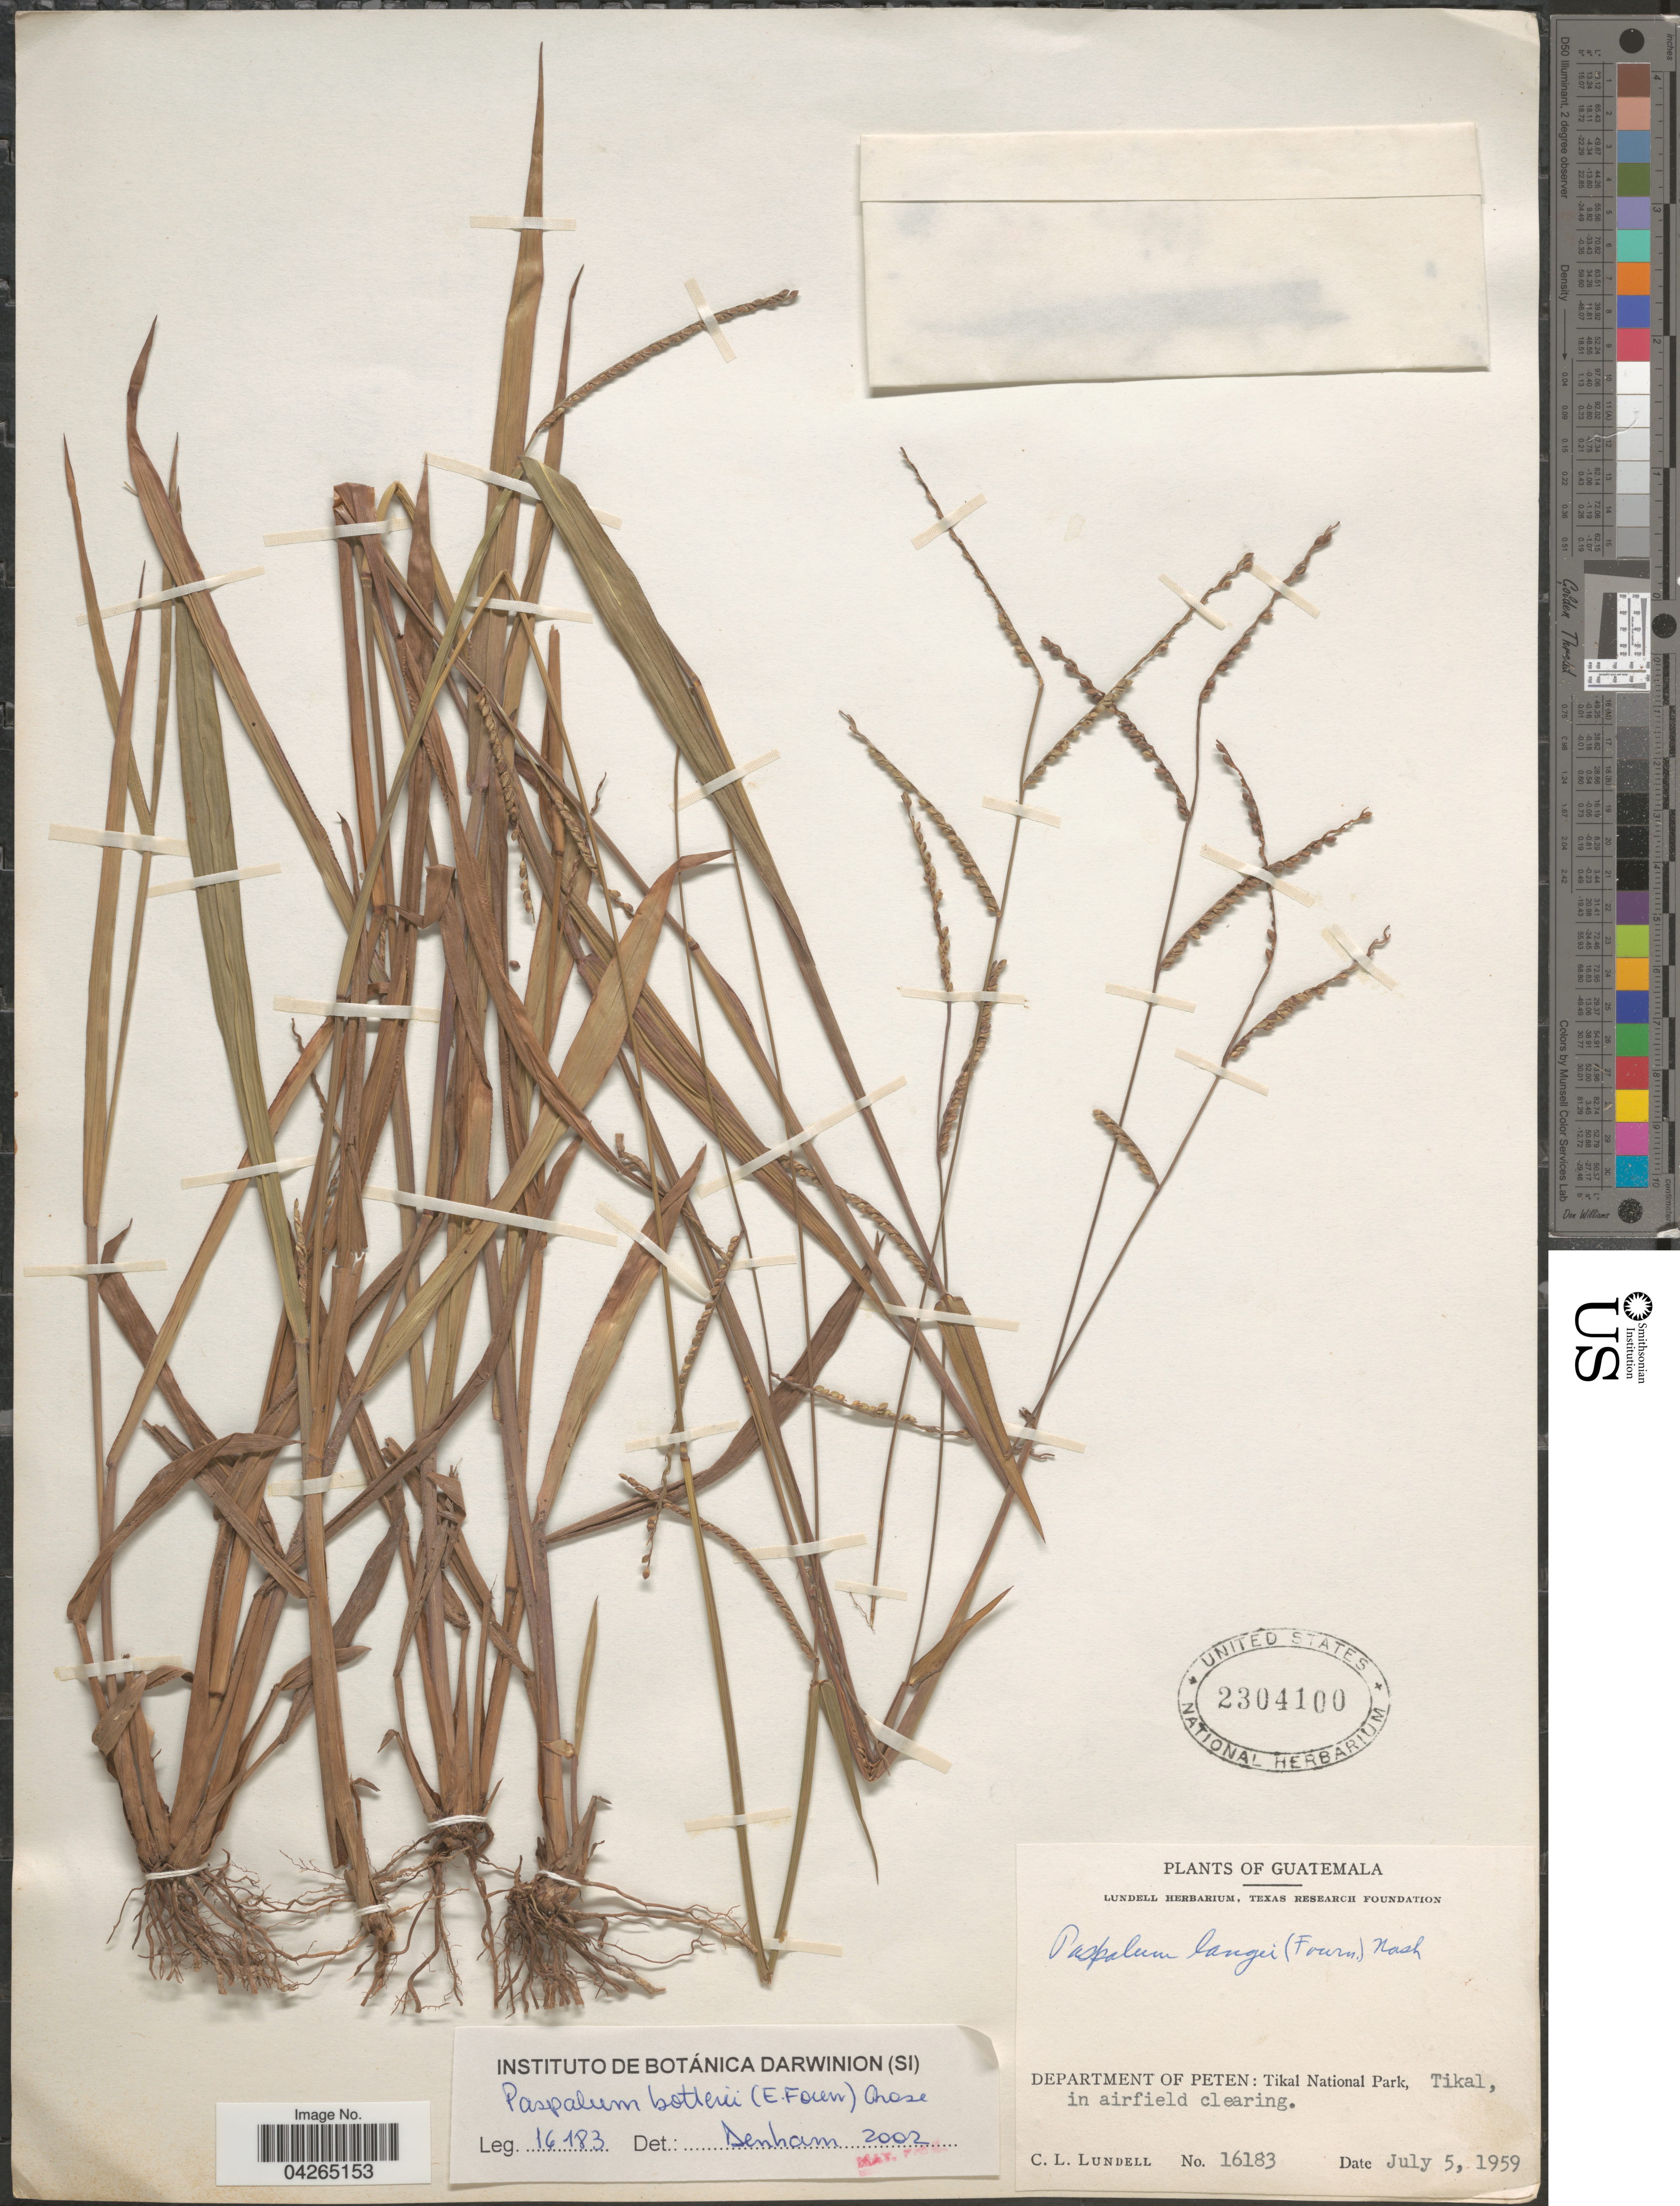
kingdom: Plantae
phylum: Tracheophyta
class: Liliopsida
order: Poales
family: Poaceae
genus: Paspalum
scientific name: Paspalum botterii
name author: (E. Fourn.) Chase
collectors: C. L. Lundell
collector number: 16183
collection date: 1959-07-05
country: Guatemala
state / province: El Peten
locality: Department of Peten: Tikal National Park, Tikal, in airfield clearing.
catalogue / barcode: US 2304100